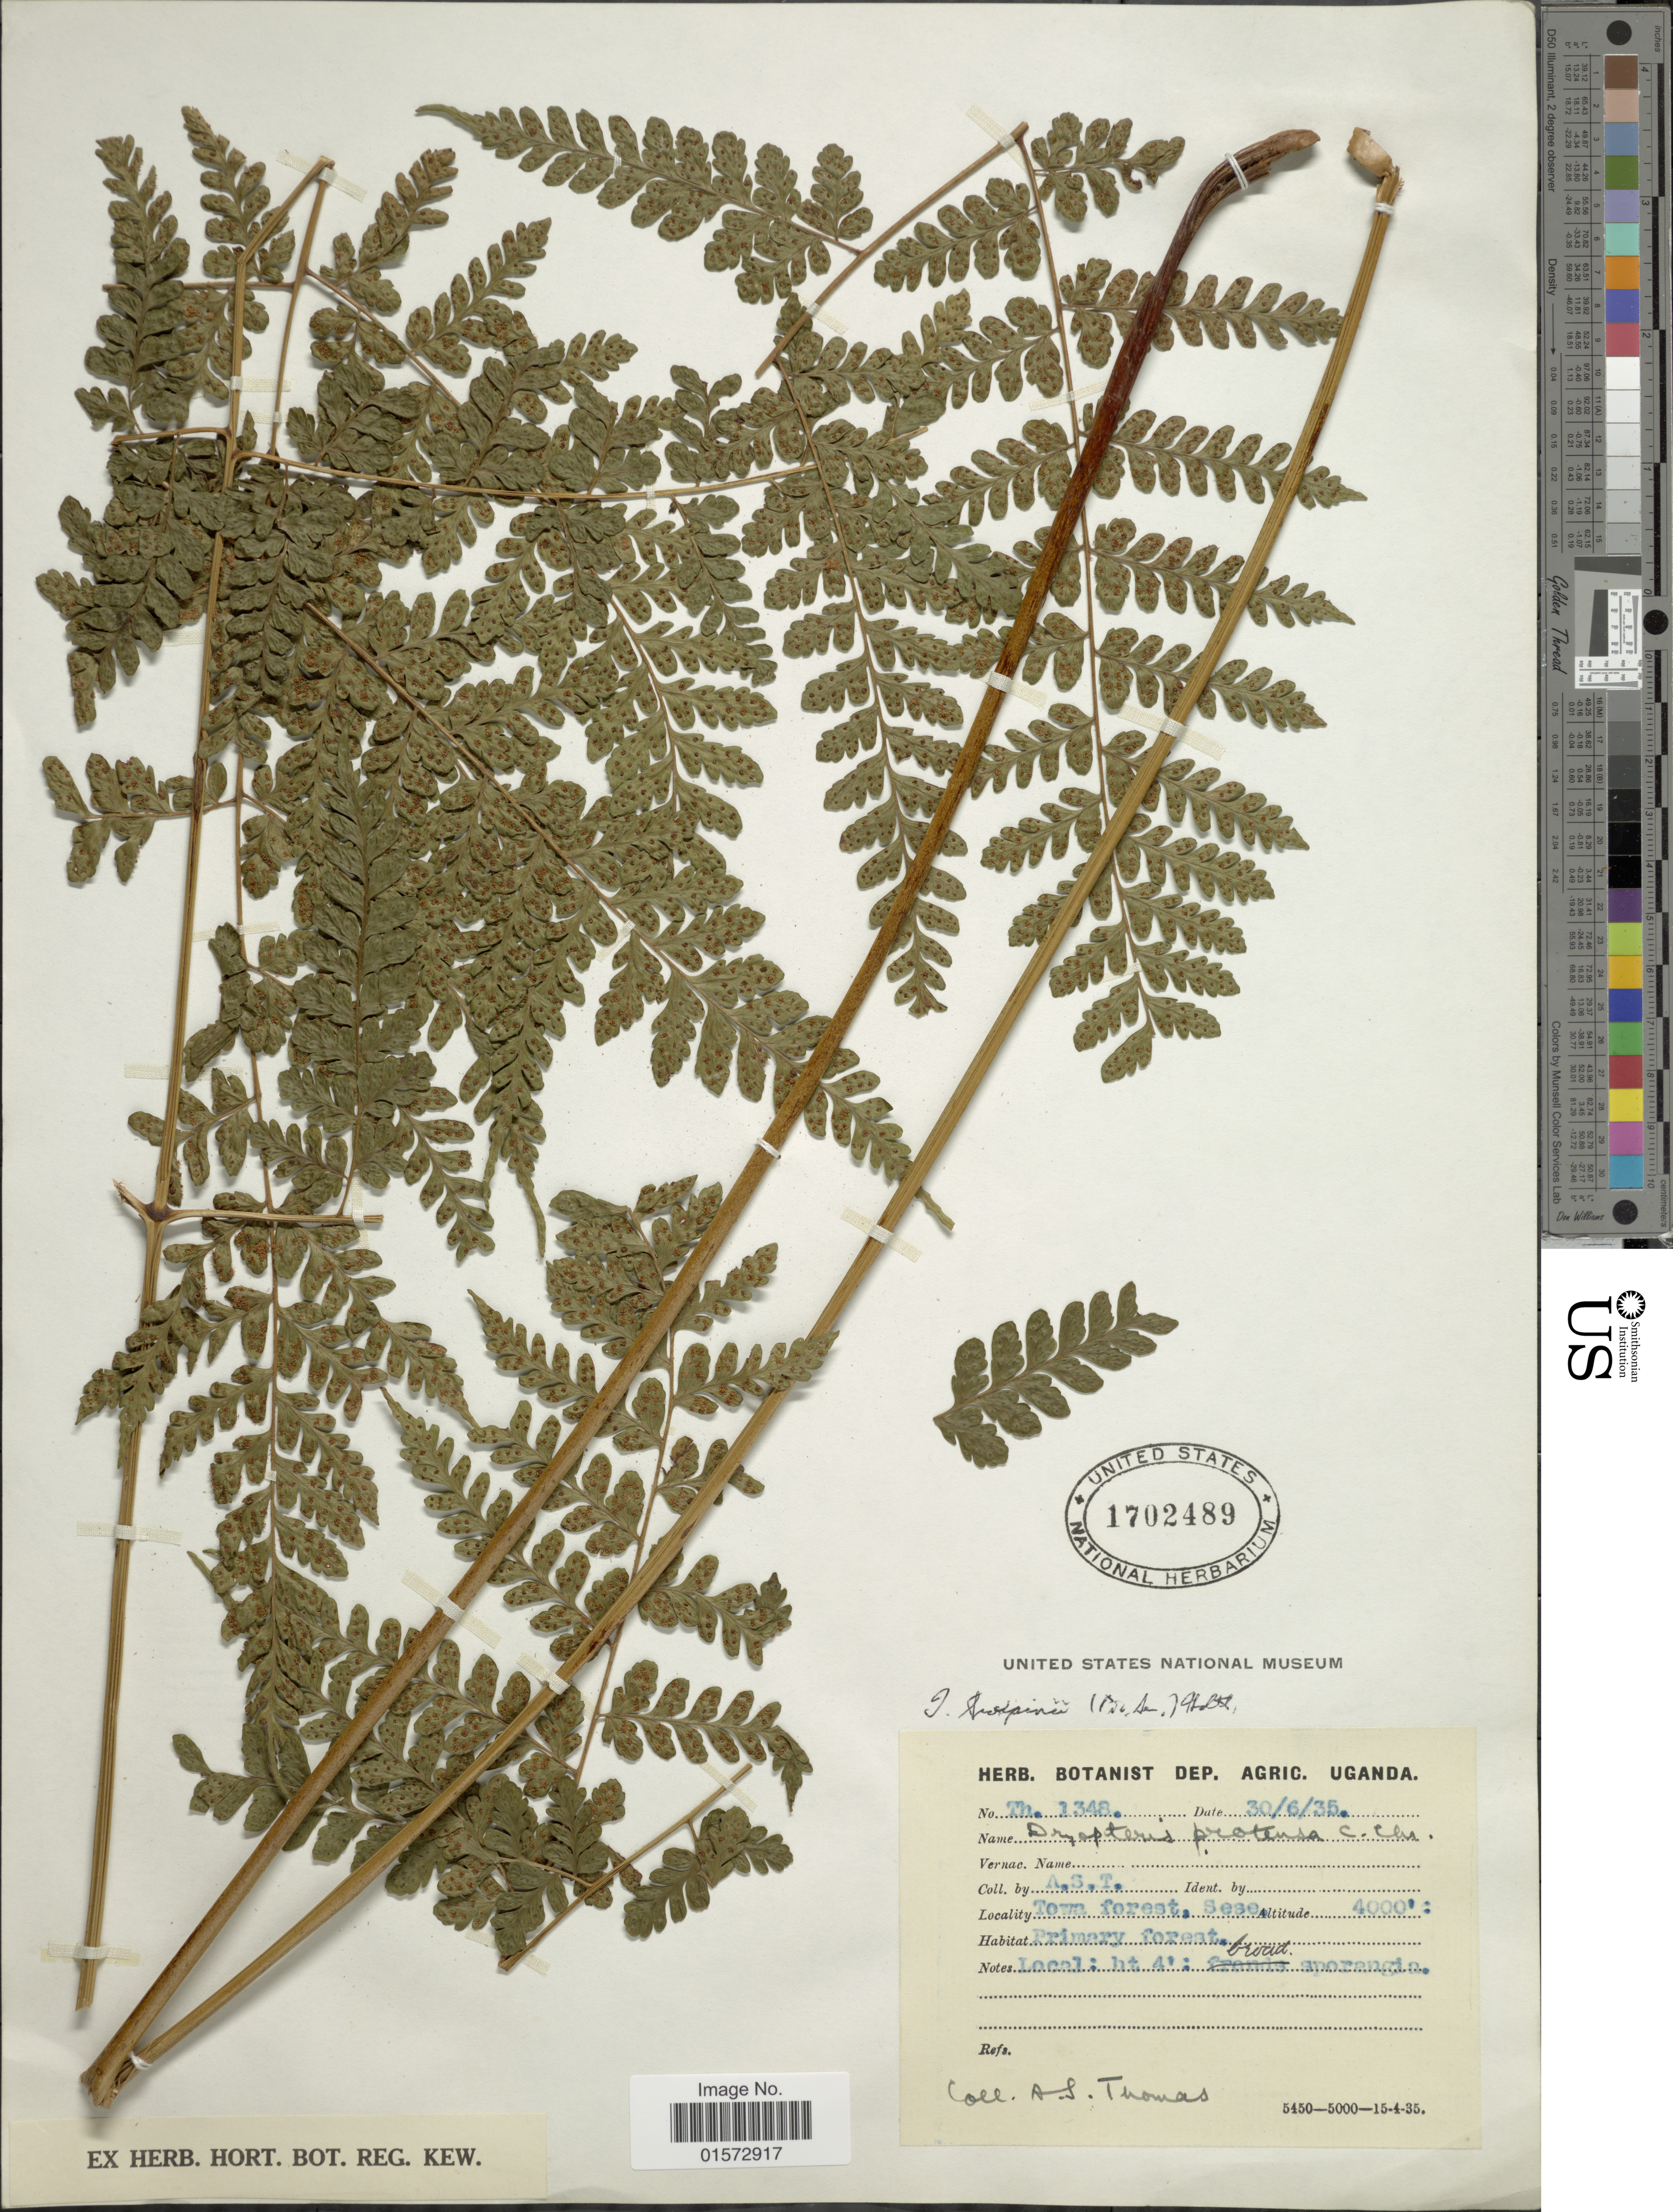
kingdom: Plantae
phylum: Tracheophyta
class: Polypodiopsida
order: Polypodiales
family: Tectariaceae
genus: Triplophyllum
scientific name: Triplophyllum troupinii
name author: (Pic. Serm.)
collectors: A. Thomas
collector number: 1348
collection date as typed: Transcribed d/m/y: 30/6/35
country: Ghana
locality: Towa forest, Sese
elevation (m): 1219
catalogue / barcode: US 1702489